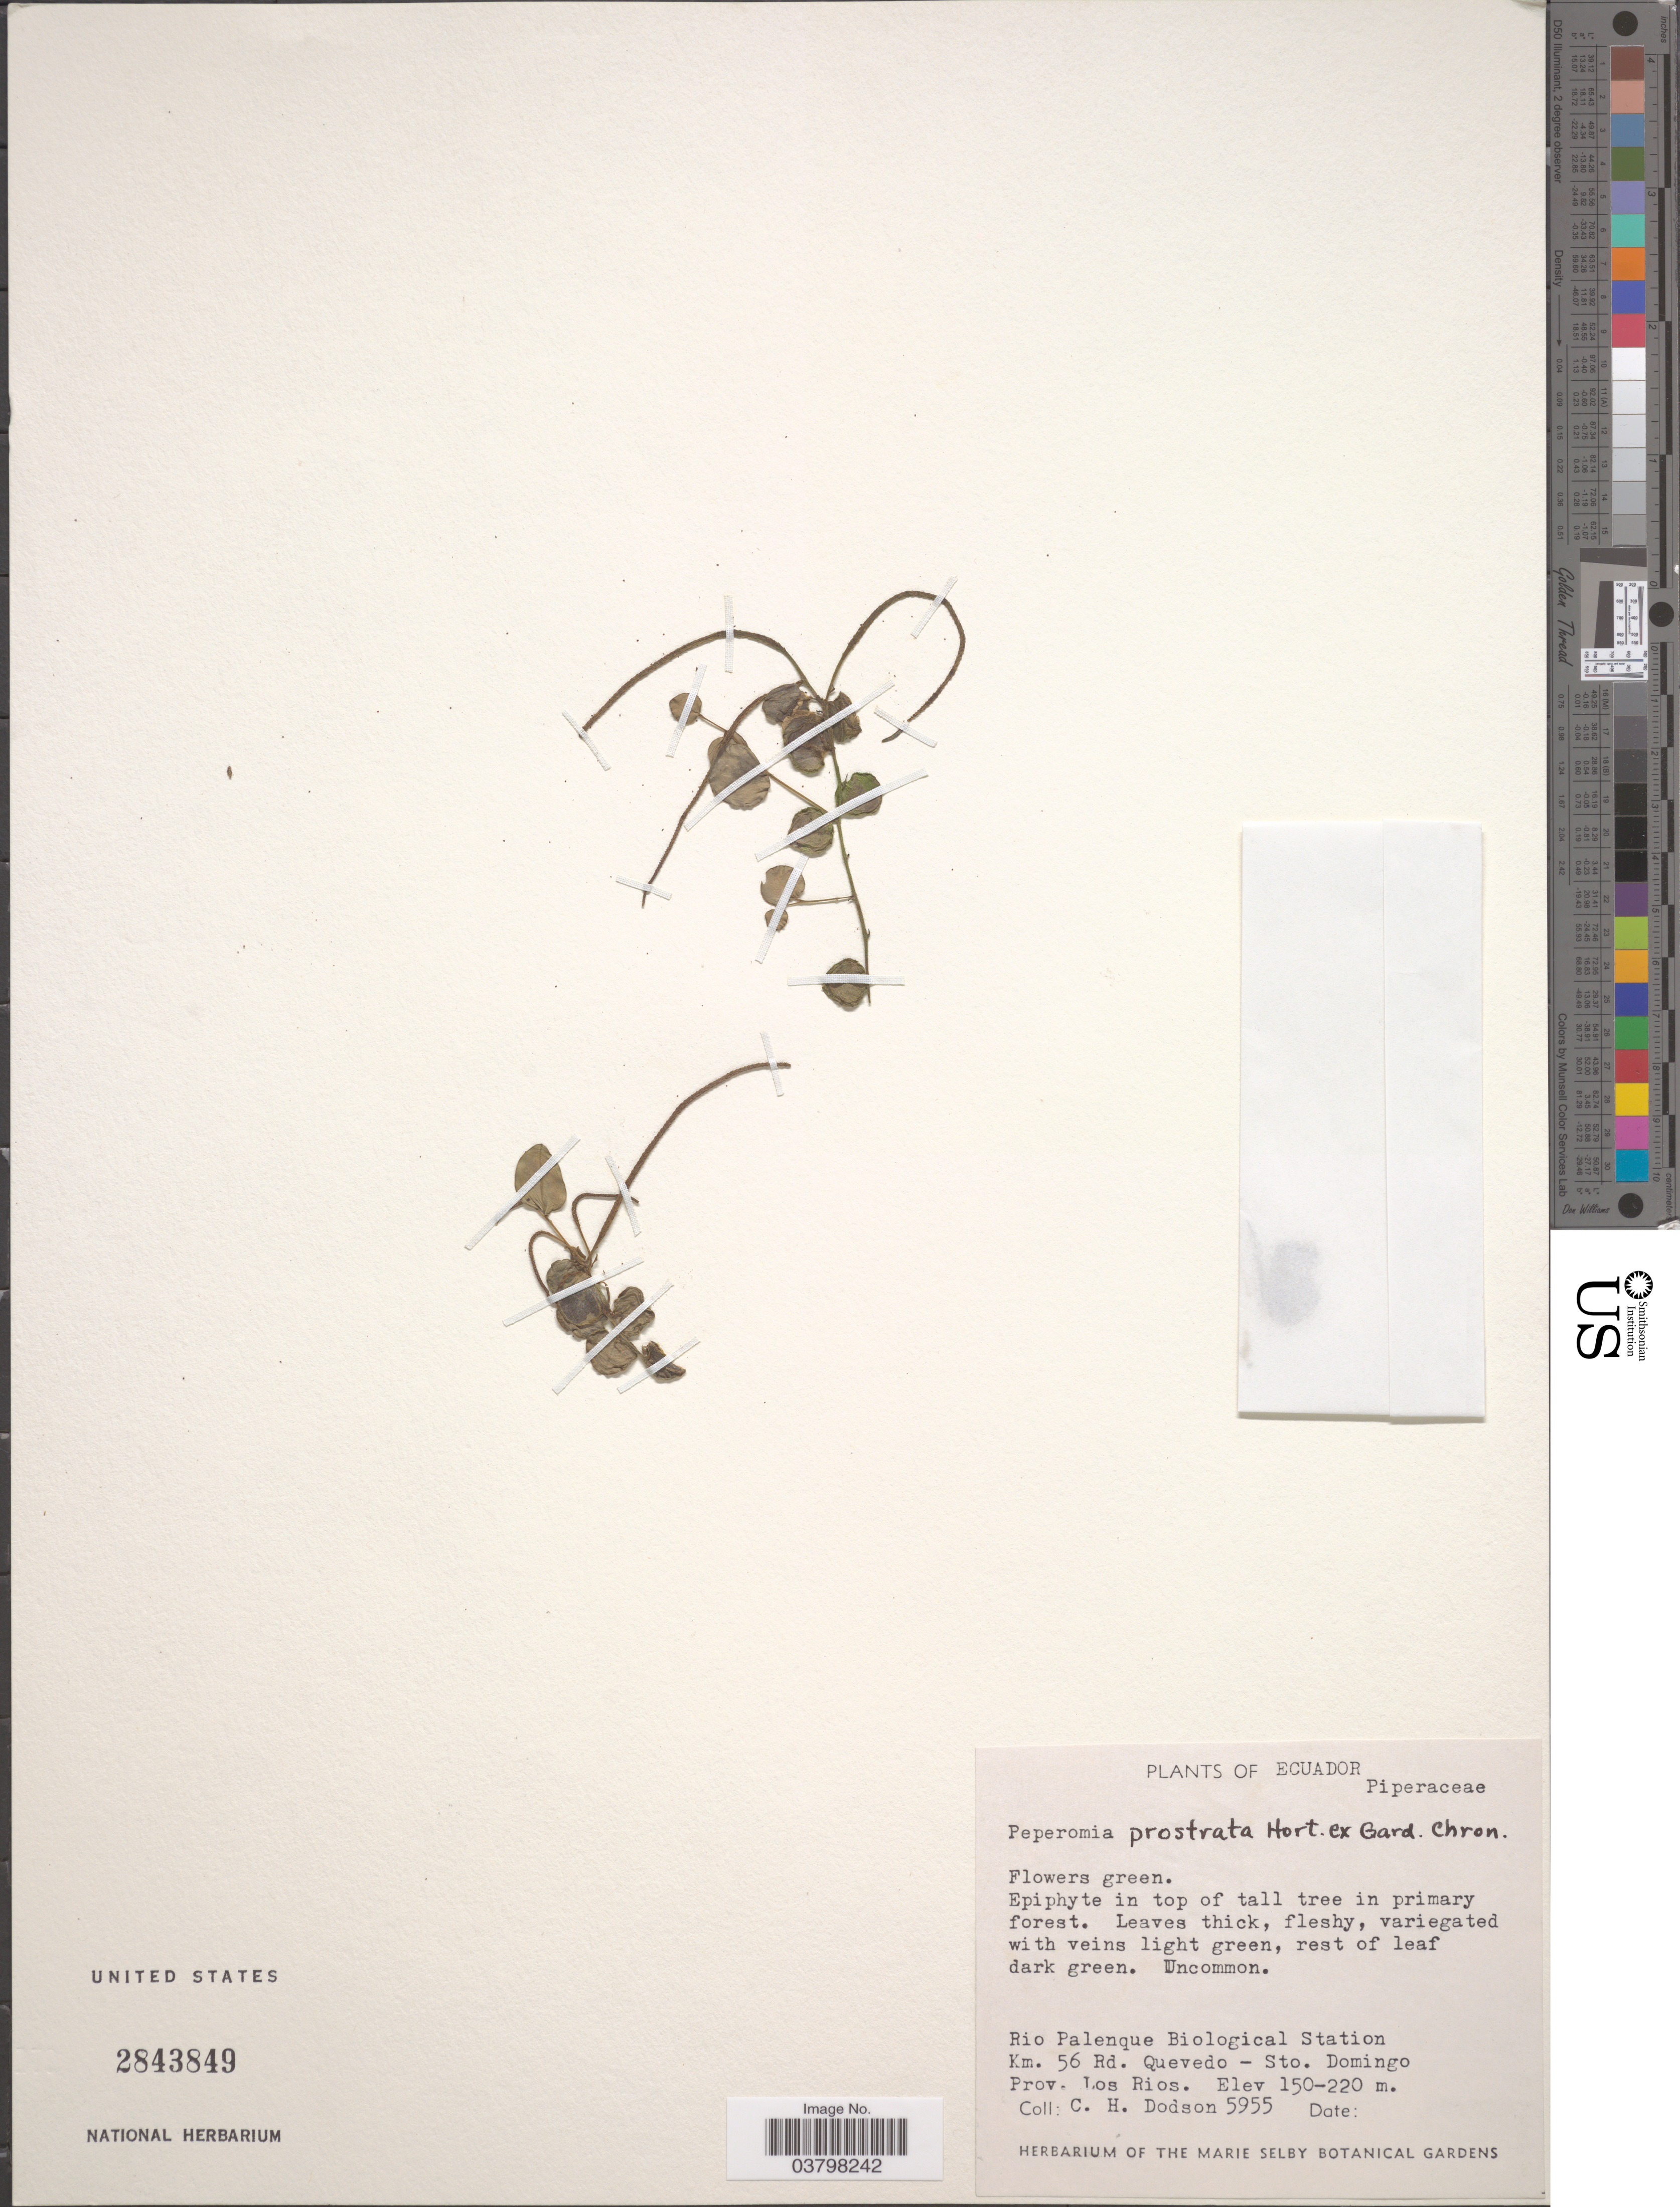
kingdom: Plantae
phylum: Tracheophyta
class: Magnoliopsida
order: Piperales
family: Piperaceae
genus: Peperomia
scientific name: Peperomia prostrata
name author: B.S. Williams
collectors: C. H. Dodson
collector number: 5955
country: Ecuador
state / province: Los Ríos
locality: Rio Palenque Biological Station Km 56 Rd. Quevedo - Sto. Domingo.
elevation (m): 150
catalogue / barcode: US 2843849